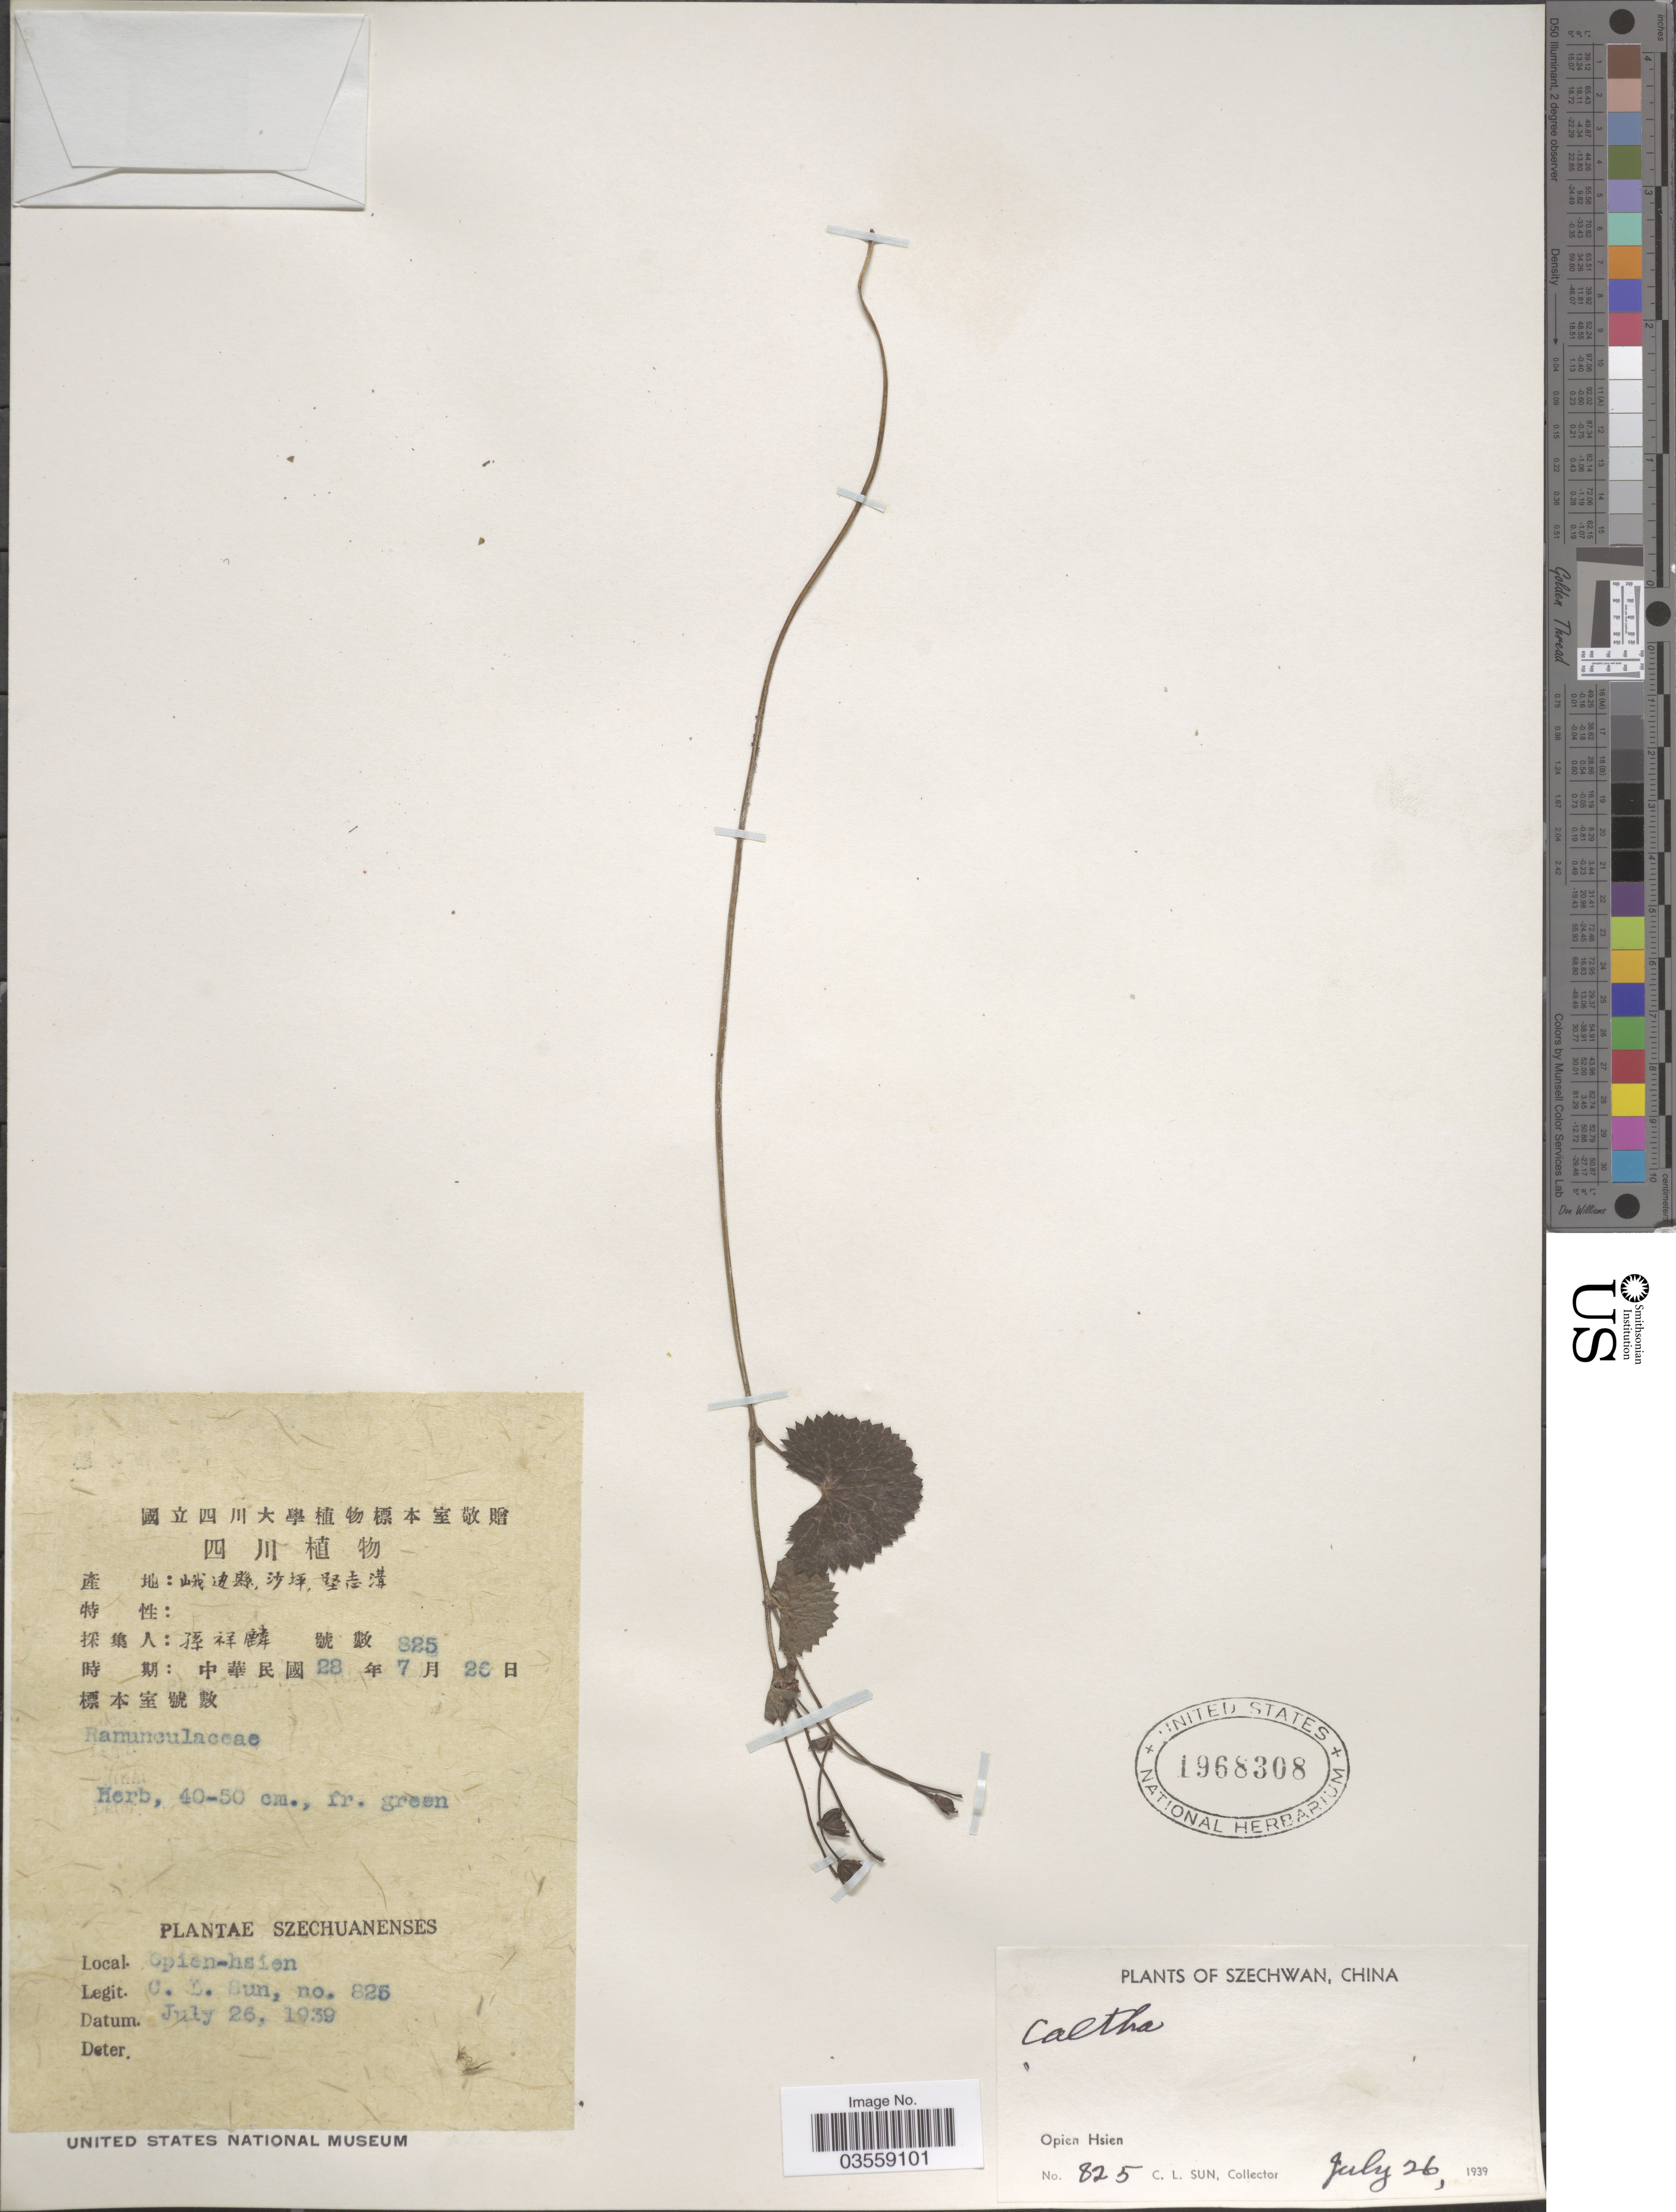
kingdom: Plantae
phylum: Tracheophyta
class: Magnoliopsida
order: Ranunculales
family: Ranunculaceae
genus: Caltha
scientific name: Caltha sp.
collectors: C. Sun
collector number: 825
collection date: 1939-07-26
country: China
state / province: Sichuan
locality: Szechwan. Opien-hsien.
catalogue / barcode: US 1968308